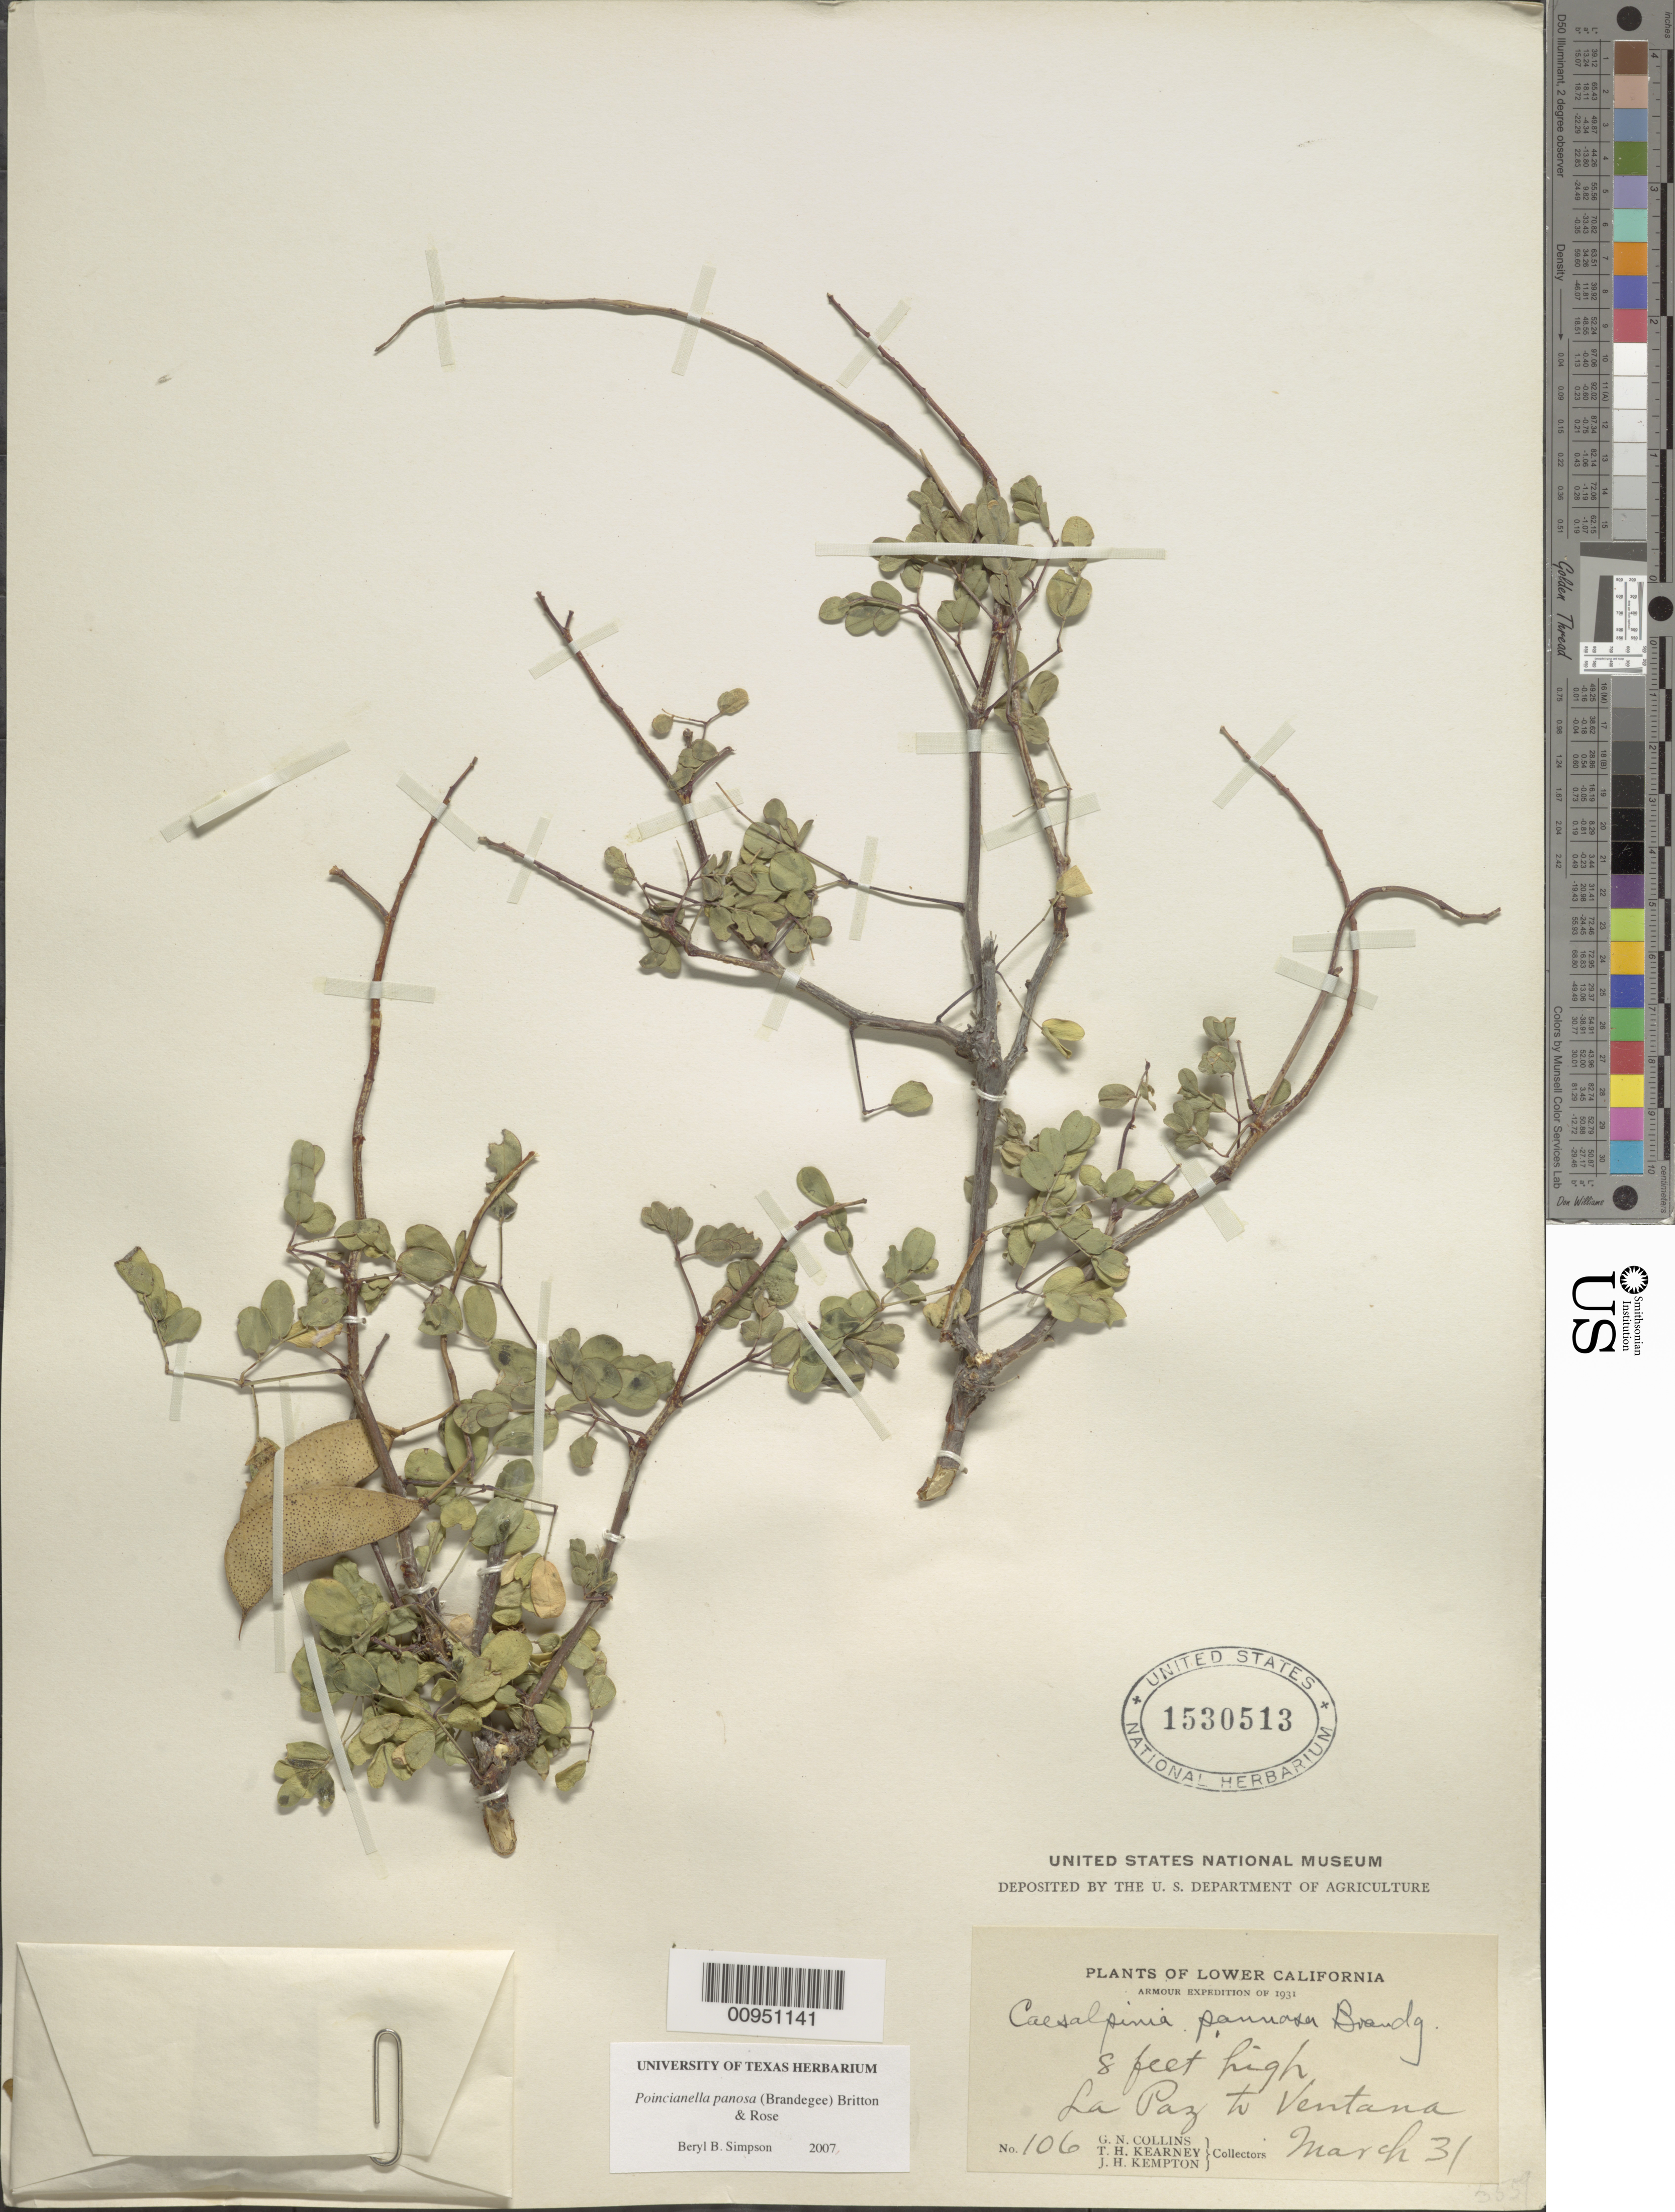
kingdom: Plantae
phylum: Tracheophyta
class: Magnoliopsida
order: Fabales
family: Fabaceae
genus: Erythrostemon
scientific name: Erythrostemon pannosus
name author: (K. Brandegee) Gagnon & G.P. Lewis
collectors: G. Collins, T. H. Kearney & J. H. Kempton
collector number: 106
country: Mexico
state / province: Baja California Sur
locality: La Paz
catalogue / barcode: US 1530513